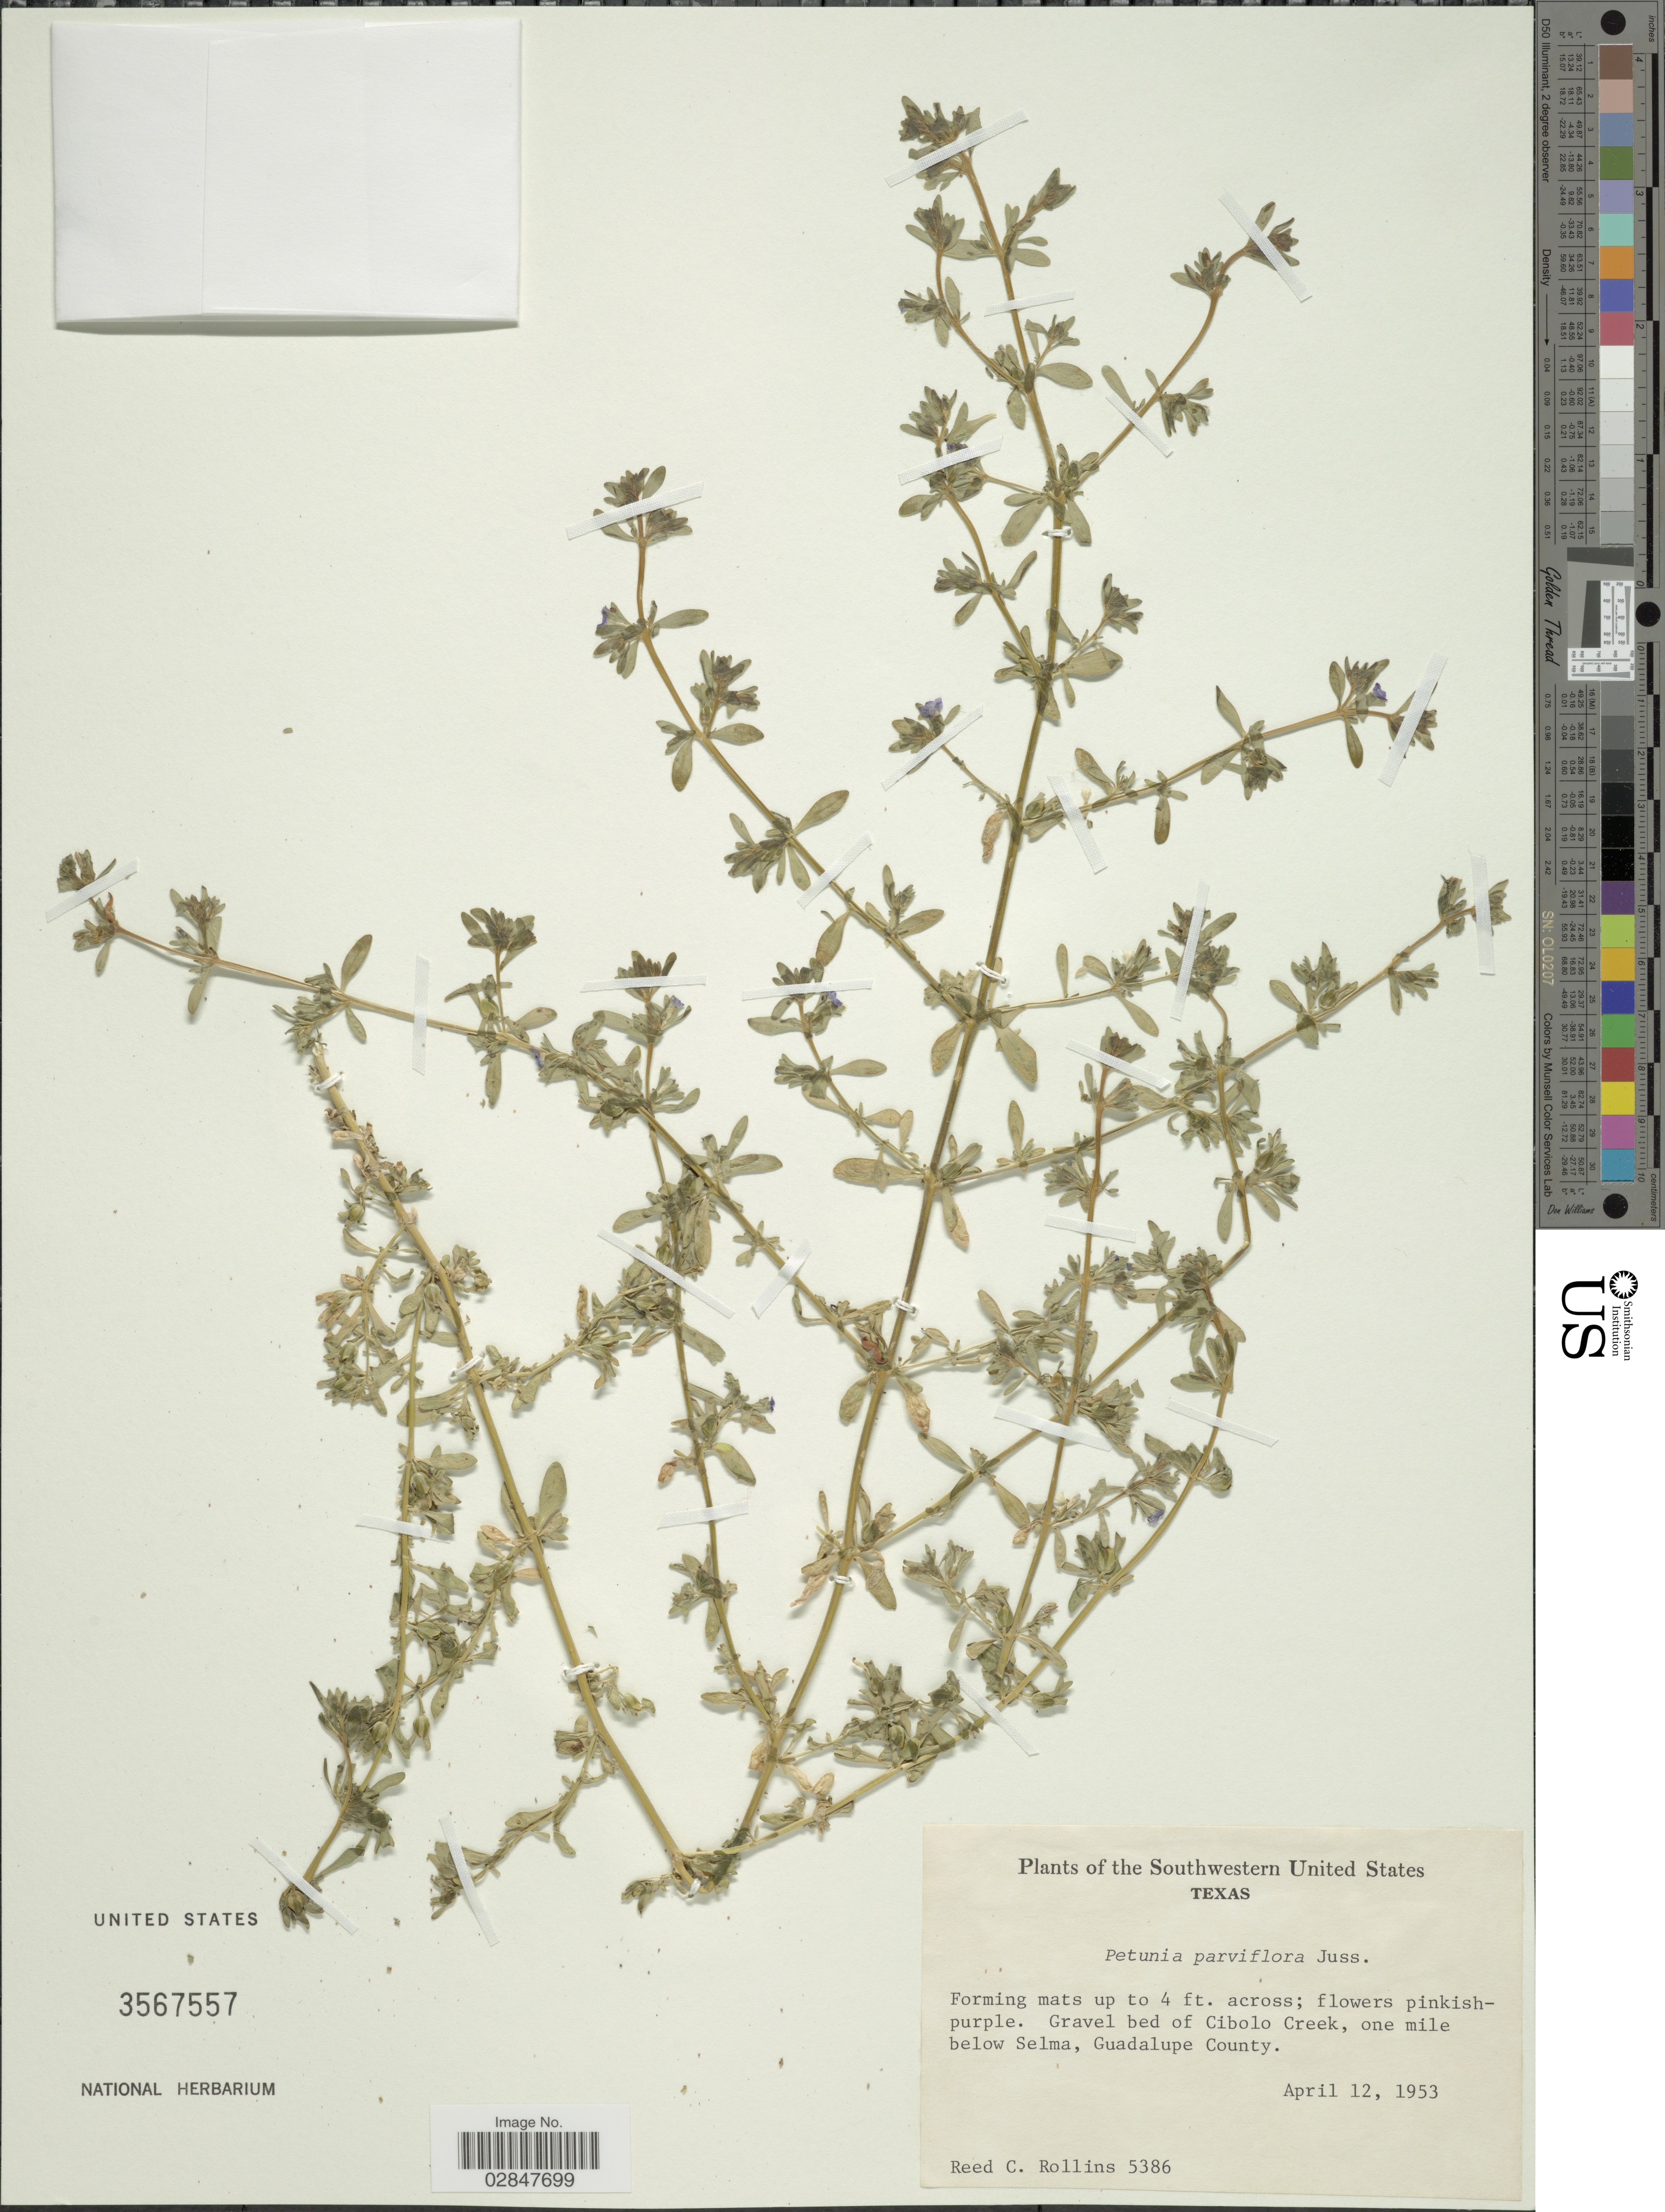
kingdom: Plantae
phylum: Tracheophyta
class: Magnoliopsida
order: Solanales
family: Solanaceae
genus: Petunia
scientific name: Petunia parviflora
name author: Juss.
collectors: R. C. Rollins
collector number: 5386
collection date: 1953-04-12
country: United States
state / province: Texas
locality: Southwestern United States. Gravel bed of Cibolo Creek, one mile below Selma, Guadalupe County.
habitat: gravel bed of Cibolo Creek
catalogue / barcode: US 3567557